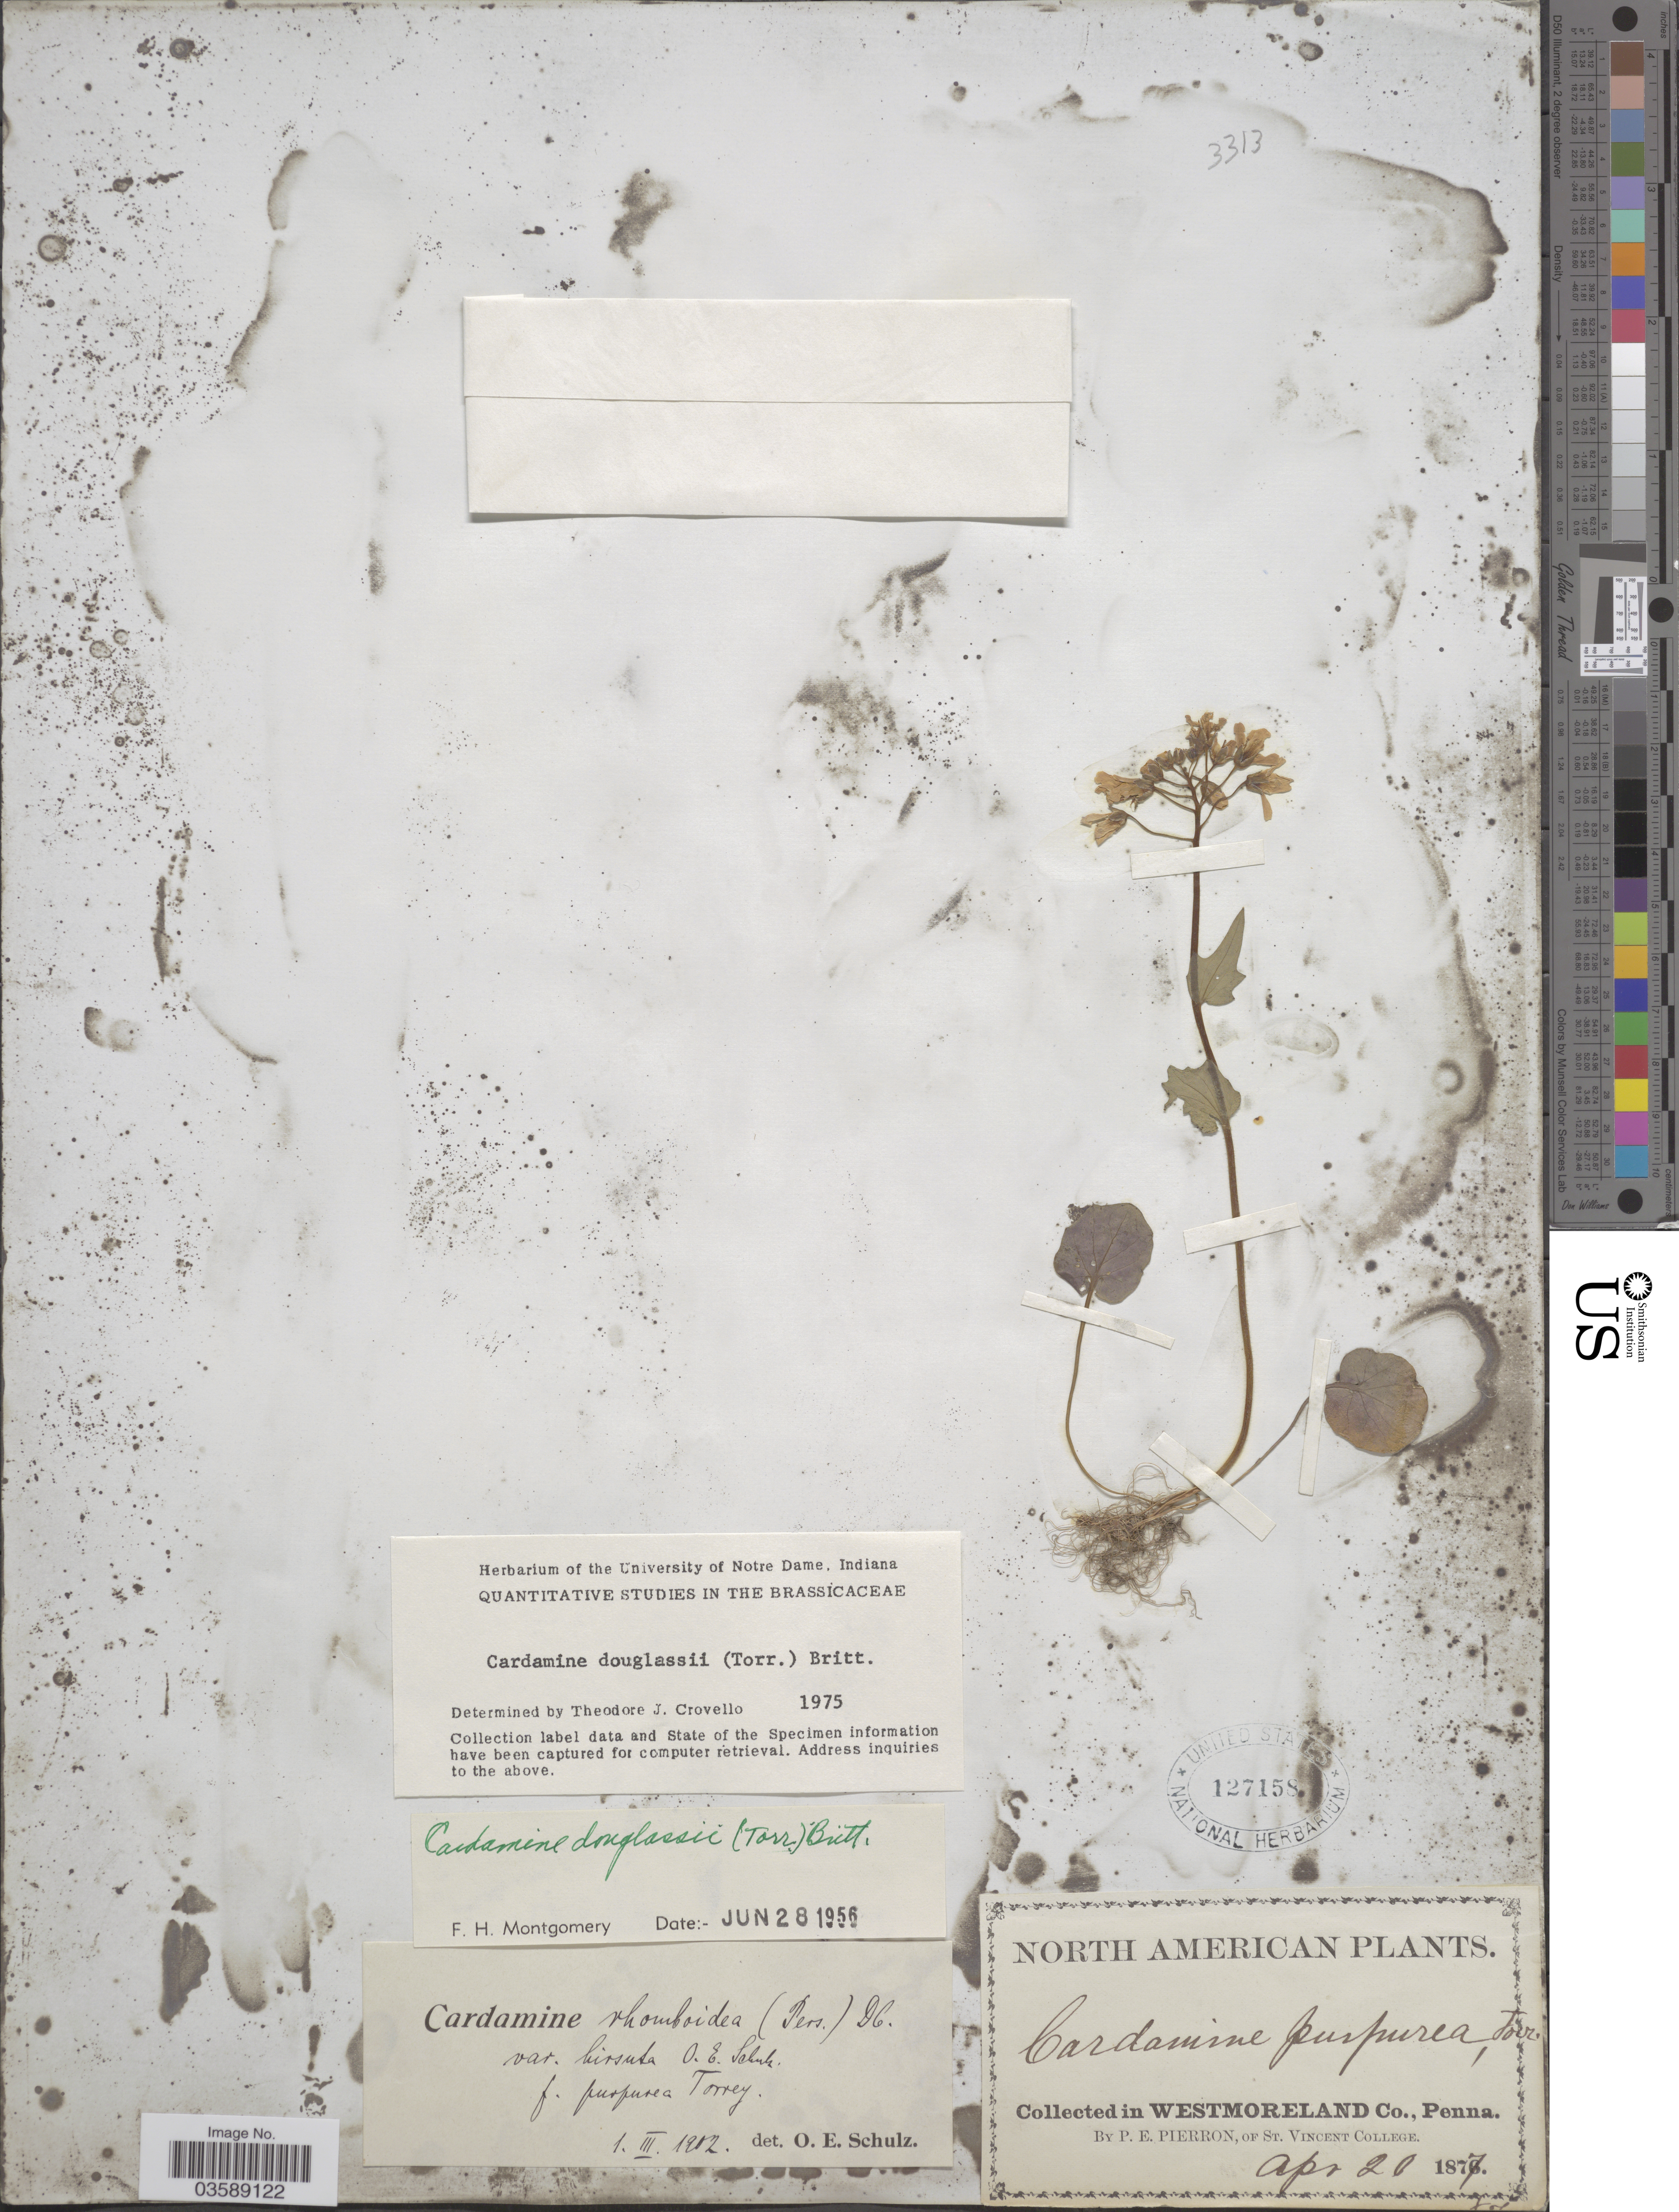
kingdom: Plantae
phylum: Tracheophyta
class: Magnoliopsida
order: Brassicales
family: Brassicaceae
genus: Cardamine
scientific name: Cardamine douglassii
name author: Britton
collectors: P. Pierron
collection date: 1877-04-20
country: United States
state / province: Pennsylvania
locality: Westmoreland Co.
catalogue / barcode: US 127158